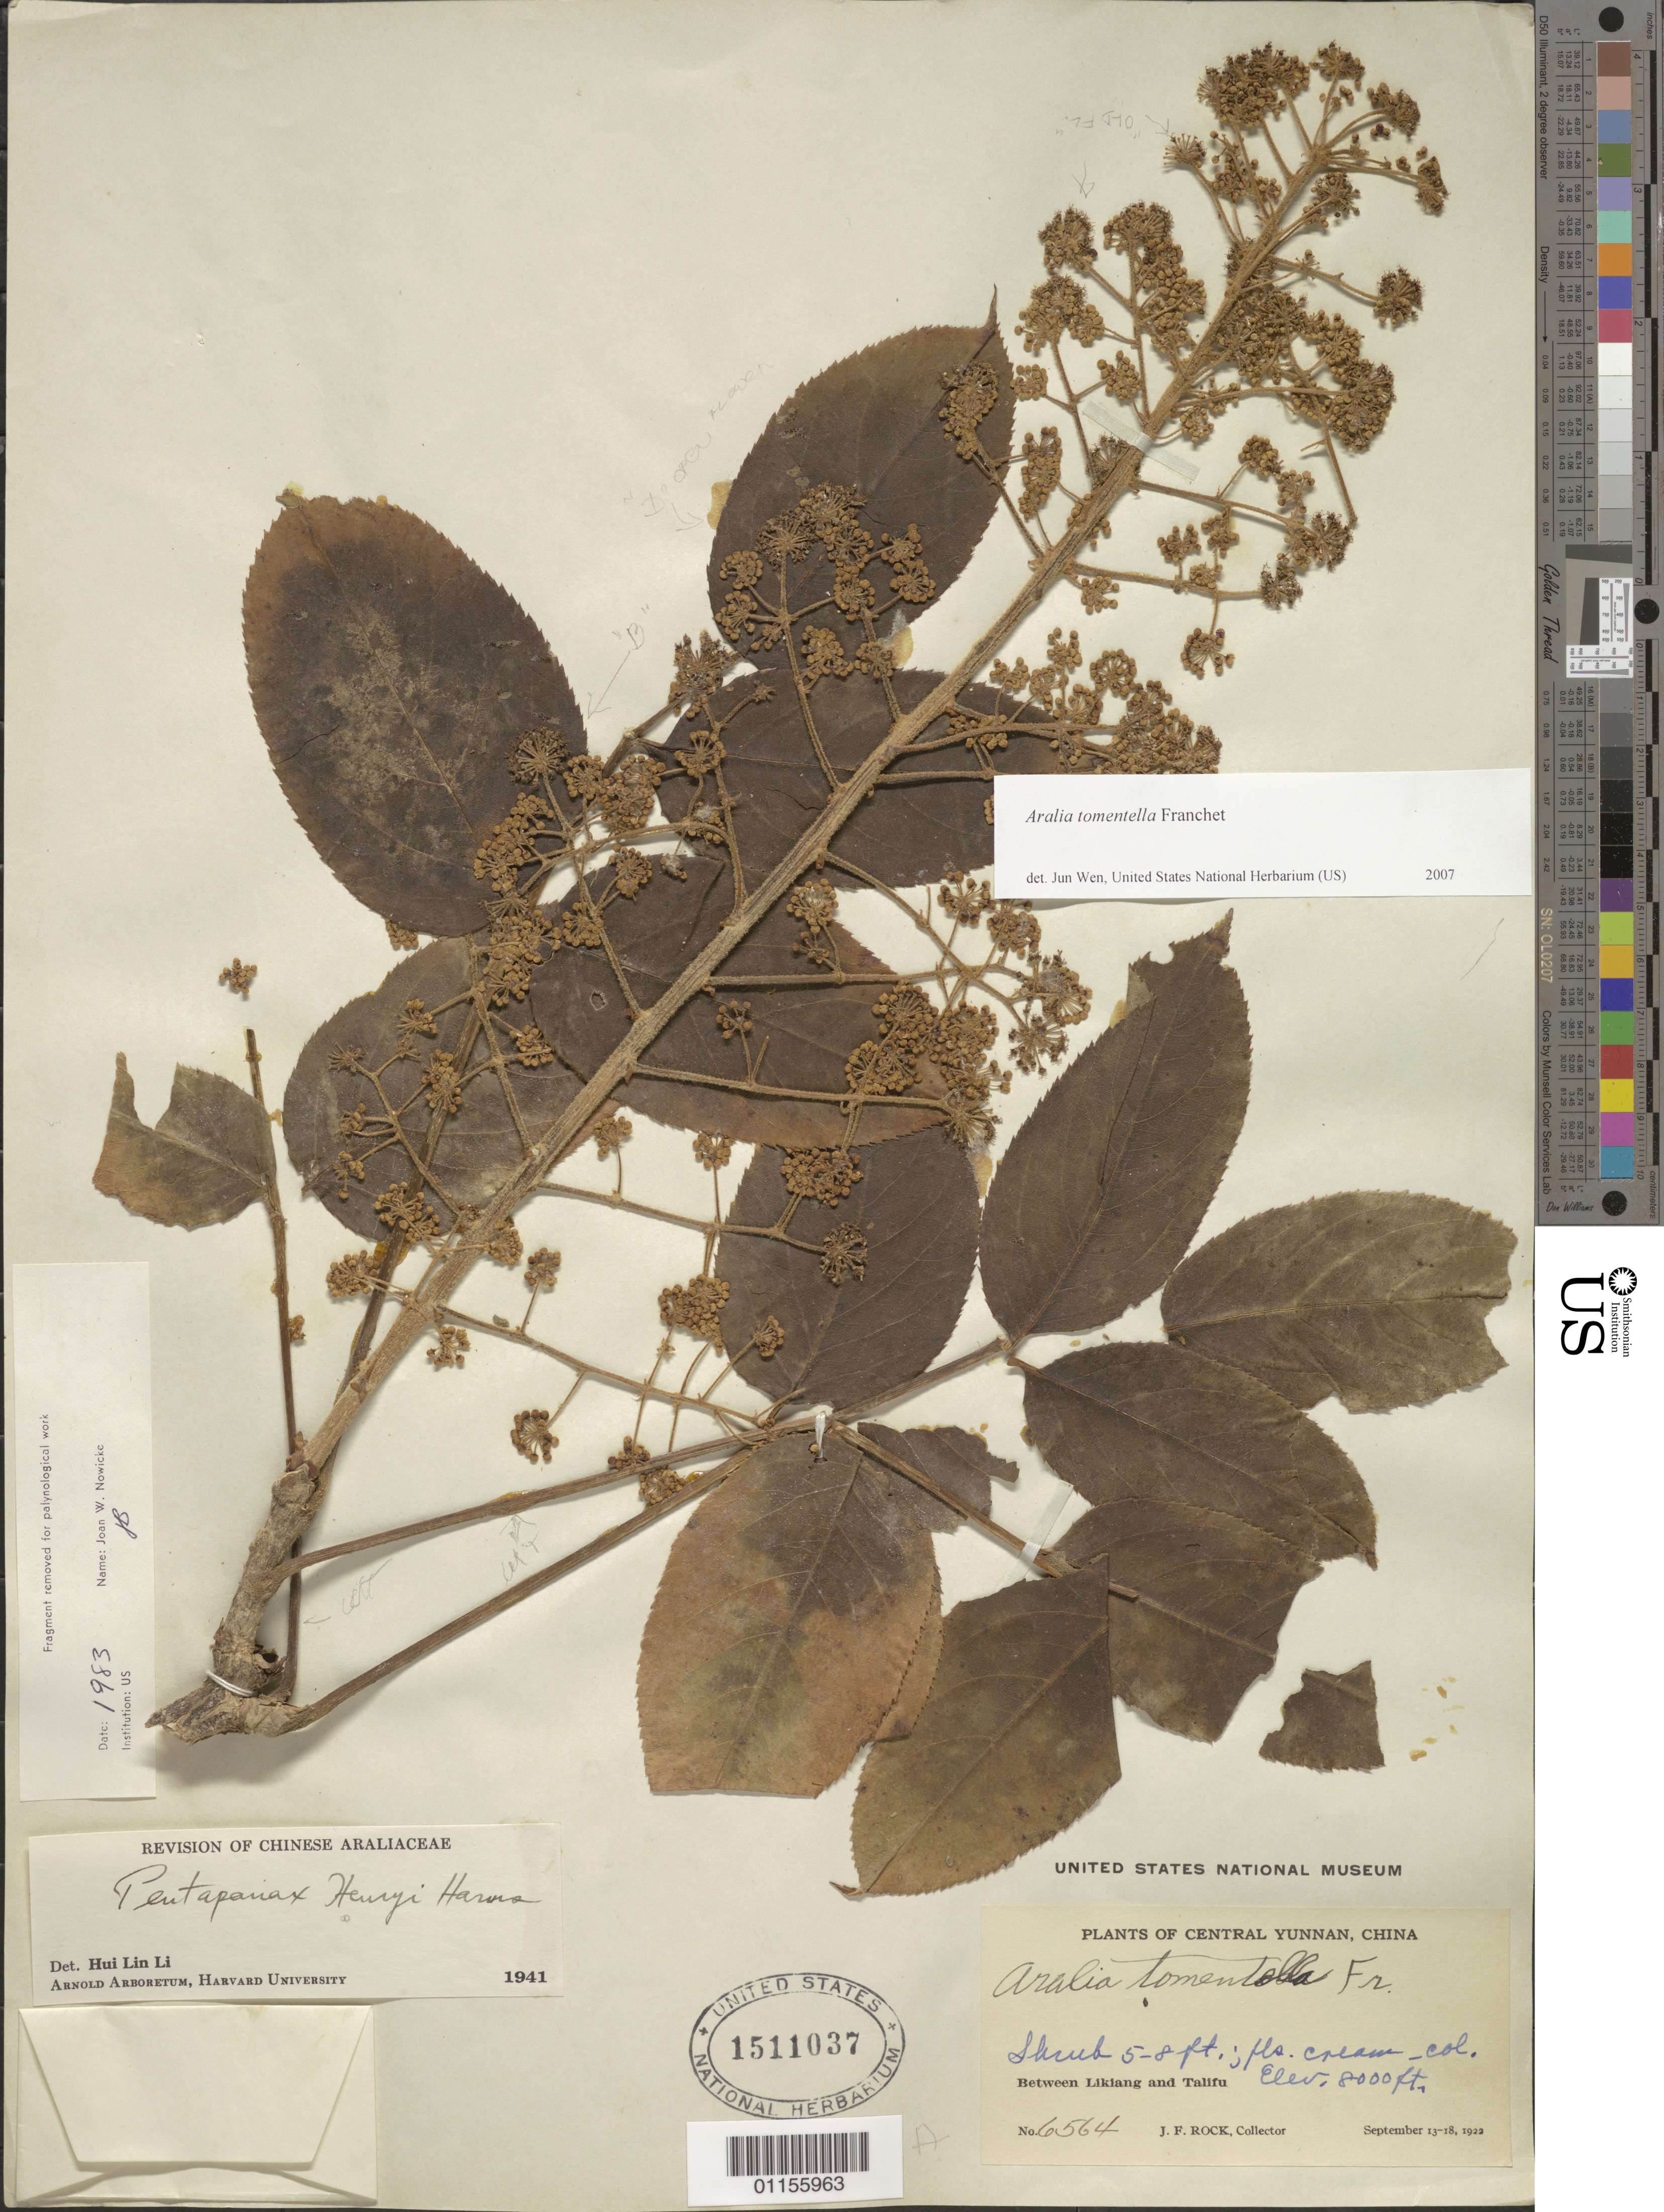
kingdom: Plantae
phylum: Tracheophyta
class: Magnoliopsida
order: Apiales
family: Araliaceae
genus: Aralia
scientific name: Aralia tomentella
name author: Franch.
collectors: J. F. Rock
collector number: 6564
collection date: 1922-09-13/1922-09-18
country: China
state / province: Yunnan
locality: Between Likiang and Talifu.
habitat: Shrub.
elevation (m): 2438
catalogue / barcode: US 1511037